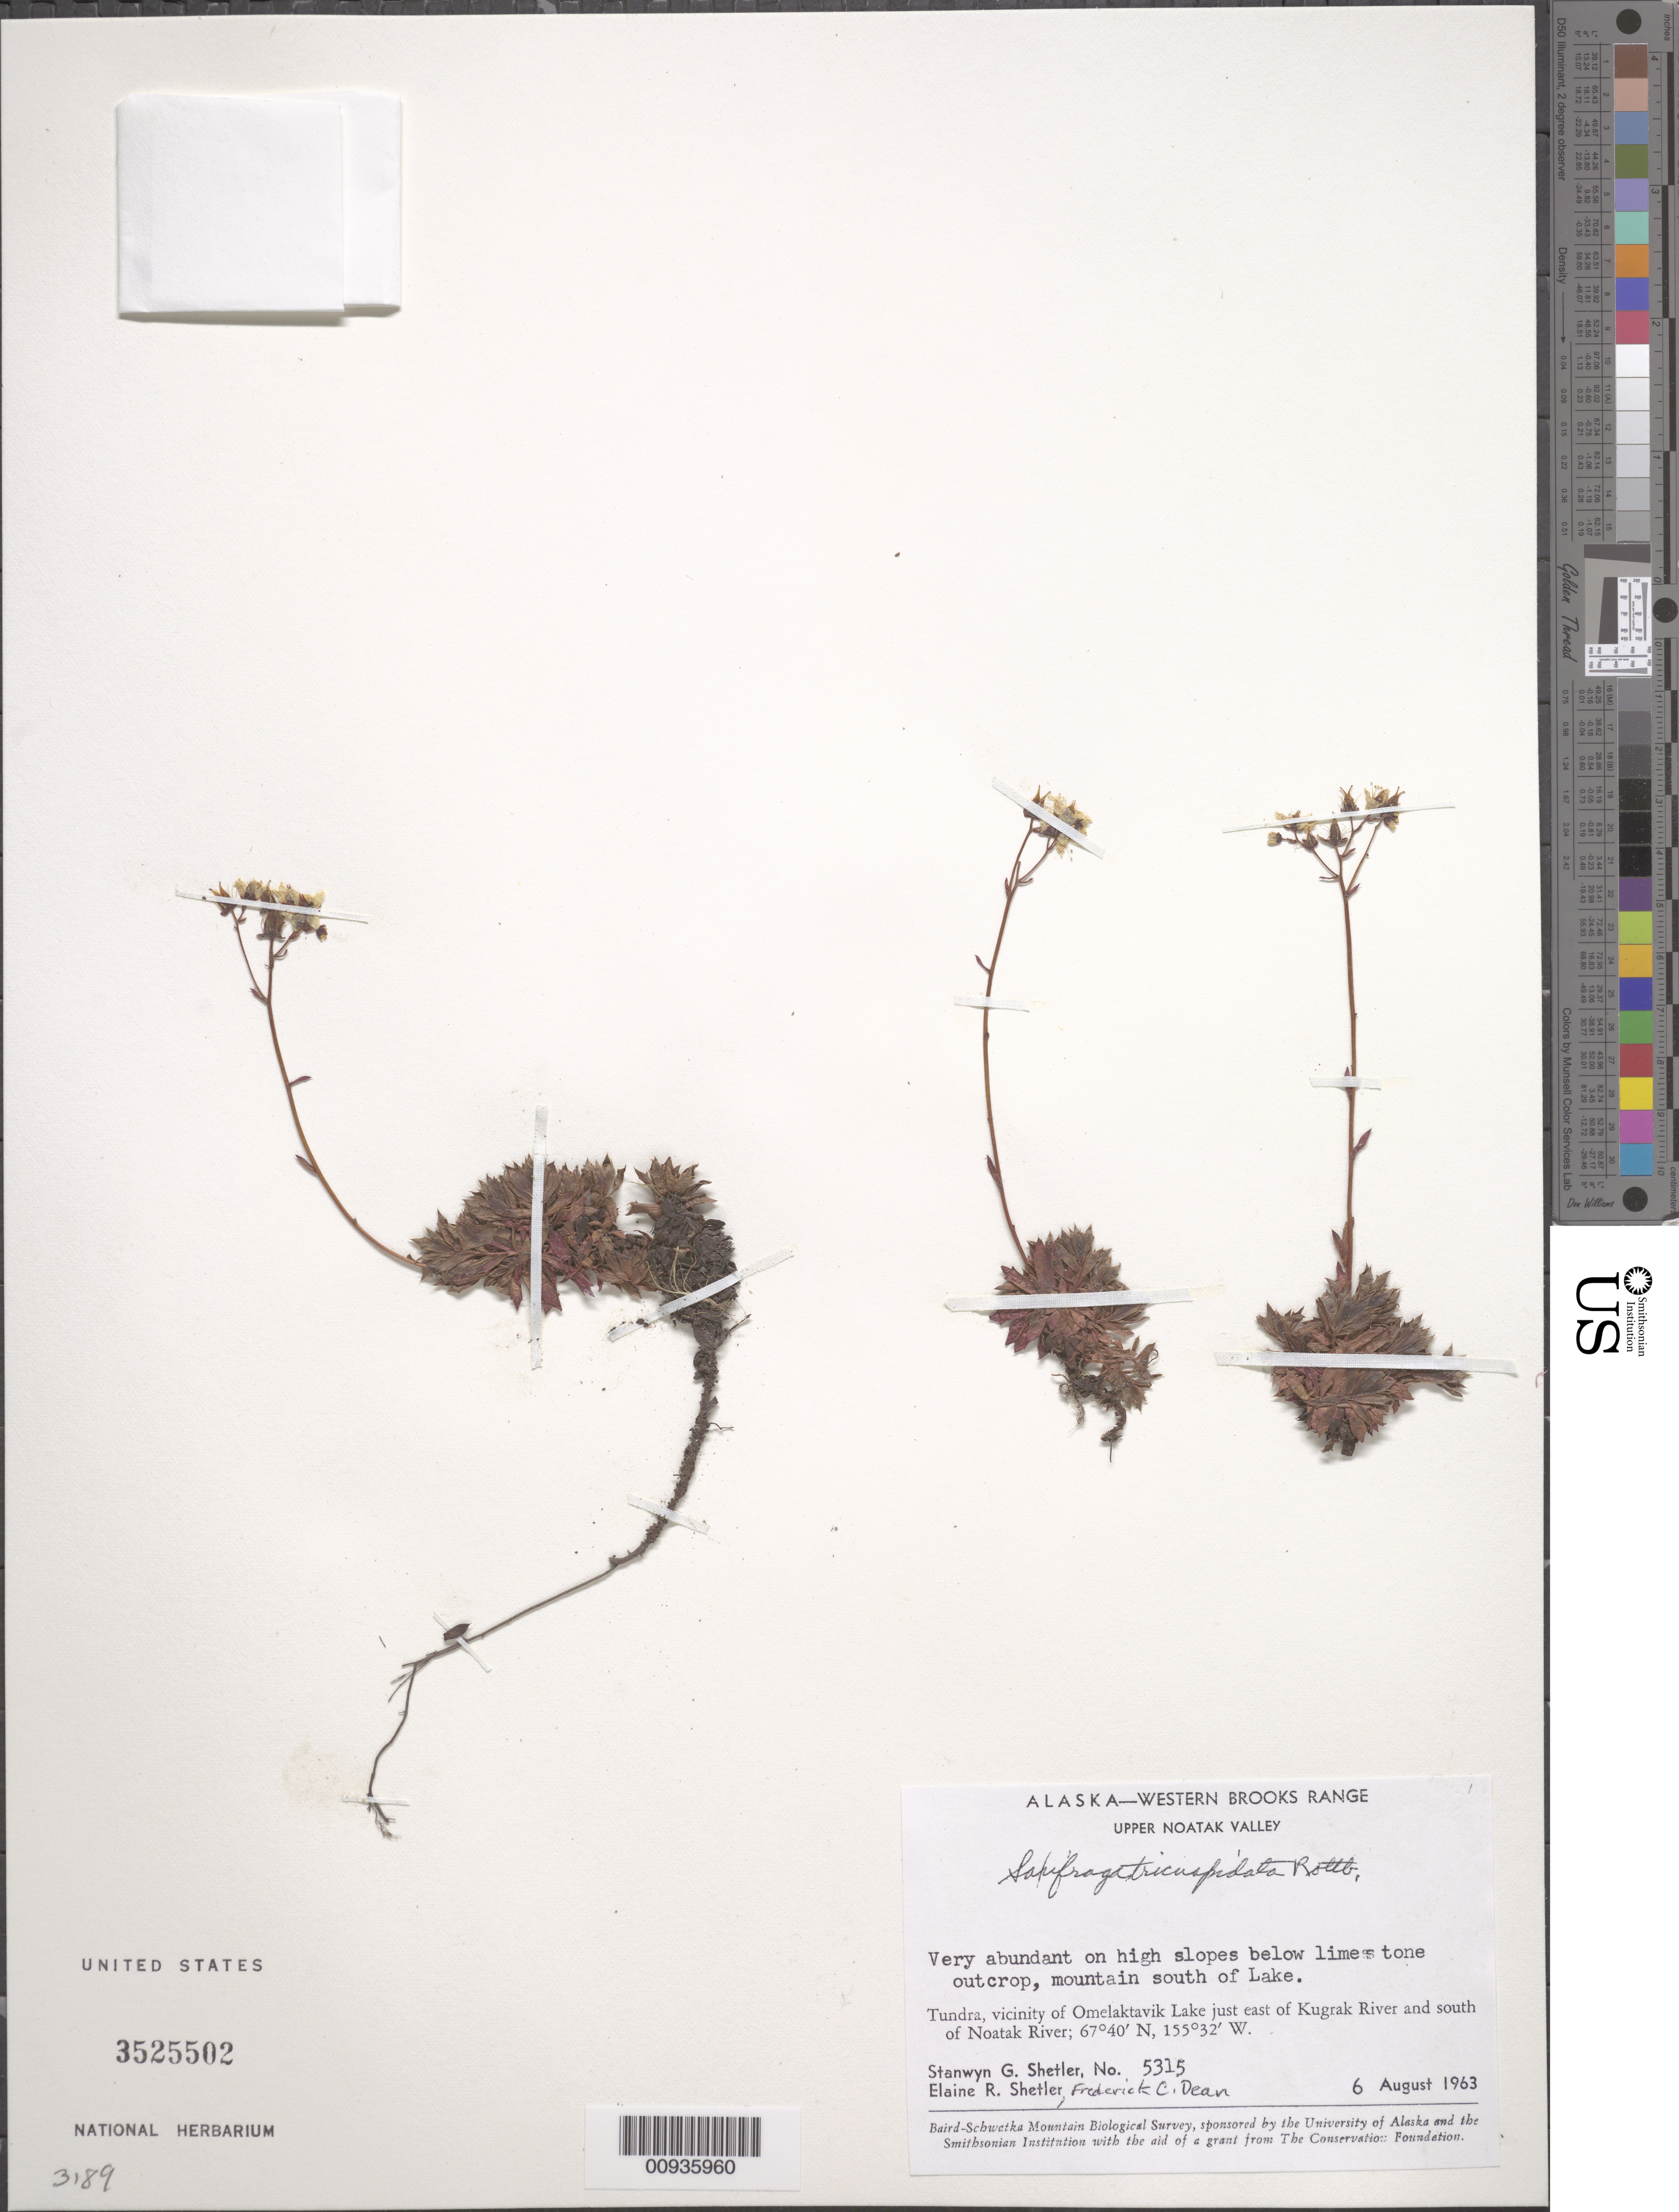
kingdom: Plantae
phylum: Tracheophyta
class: Magnoliopsida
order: Saxifragales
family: Saxifragaceae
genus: Saxifraga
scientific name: Saxifraga tricuspidata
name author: Rottb.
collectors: S. Shetler, E. R. Shetler & F. C. Dean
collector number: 5315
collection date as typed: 06 Aug 1963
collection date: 1963-08-06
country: United States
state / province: Alaska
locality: Vicinity of Omelaktavik Lake just east of Kugrak River and south of Noatak River. Western Brooks Range, Upper Noatak Valley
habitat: Tundra. High slope below limestone outcrop, mountain south of Lake.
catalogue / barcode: US 3525502